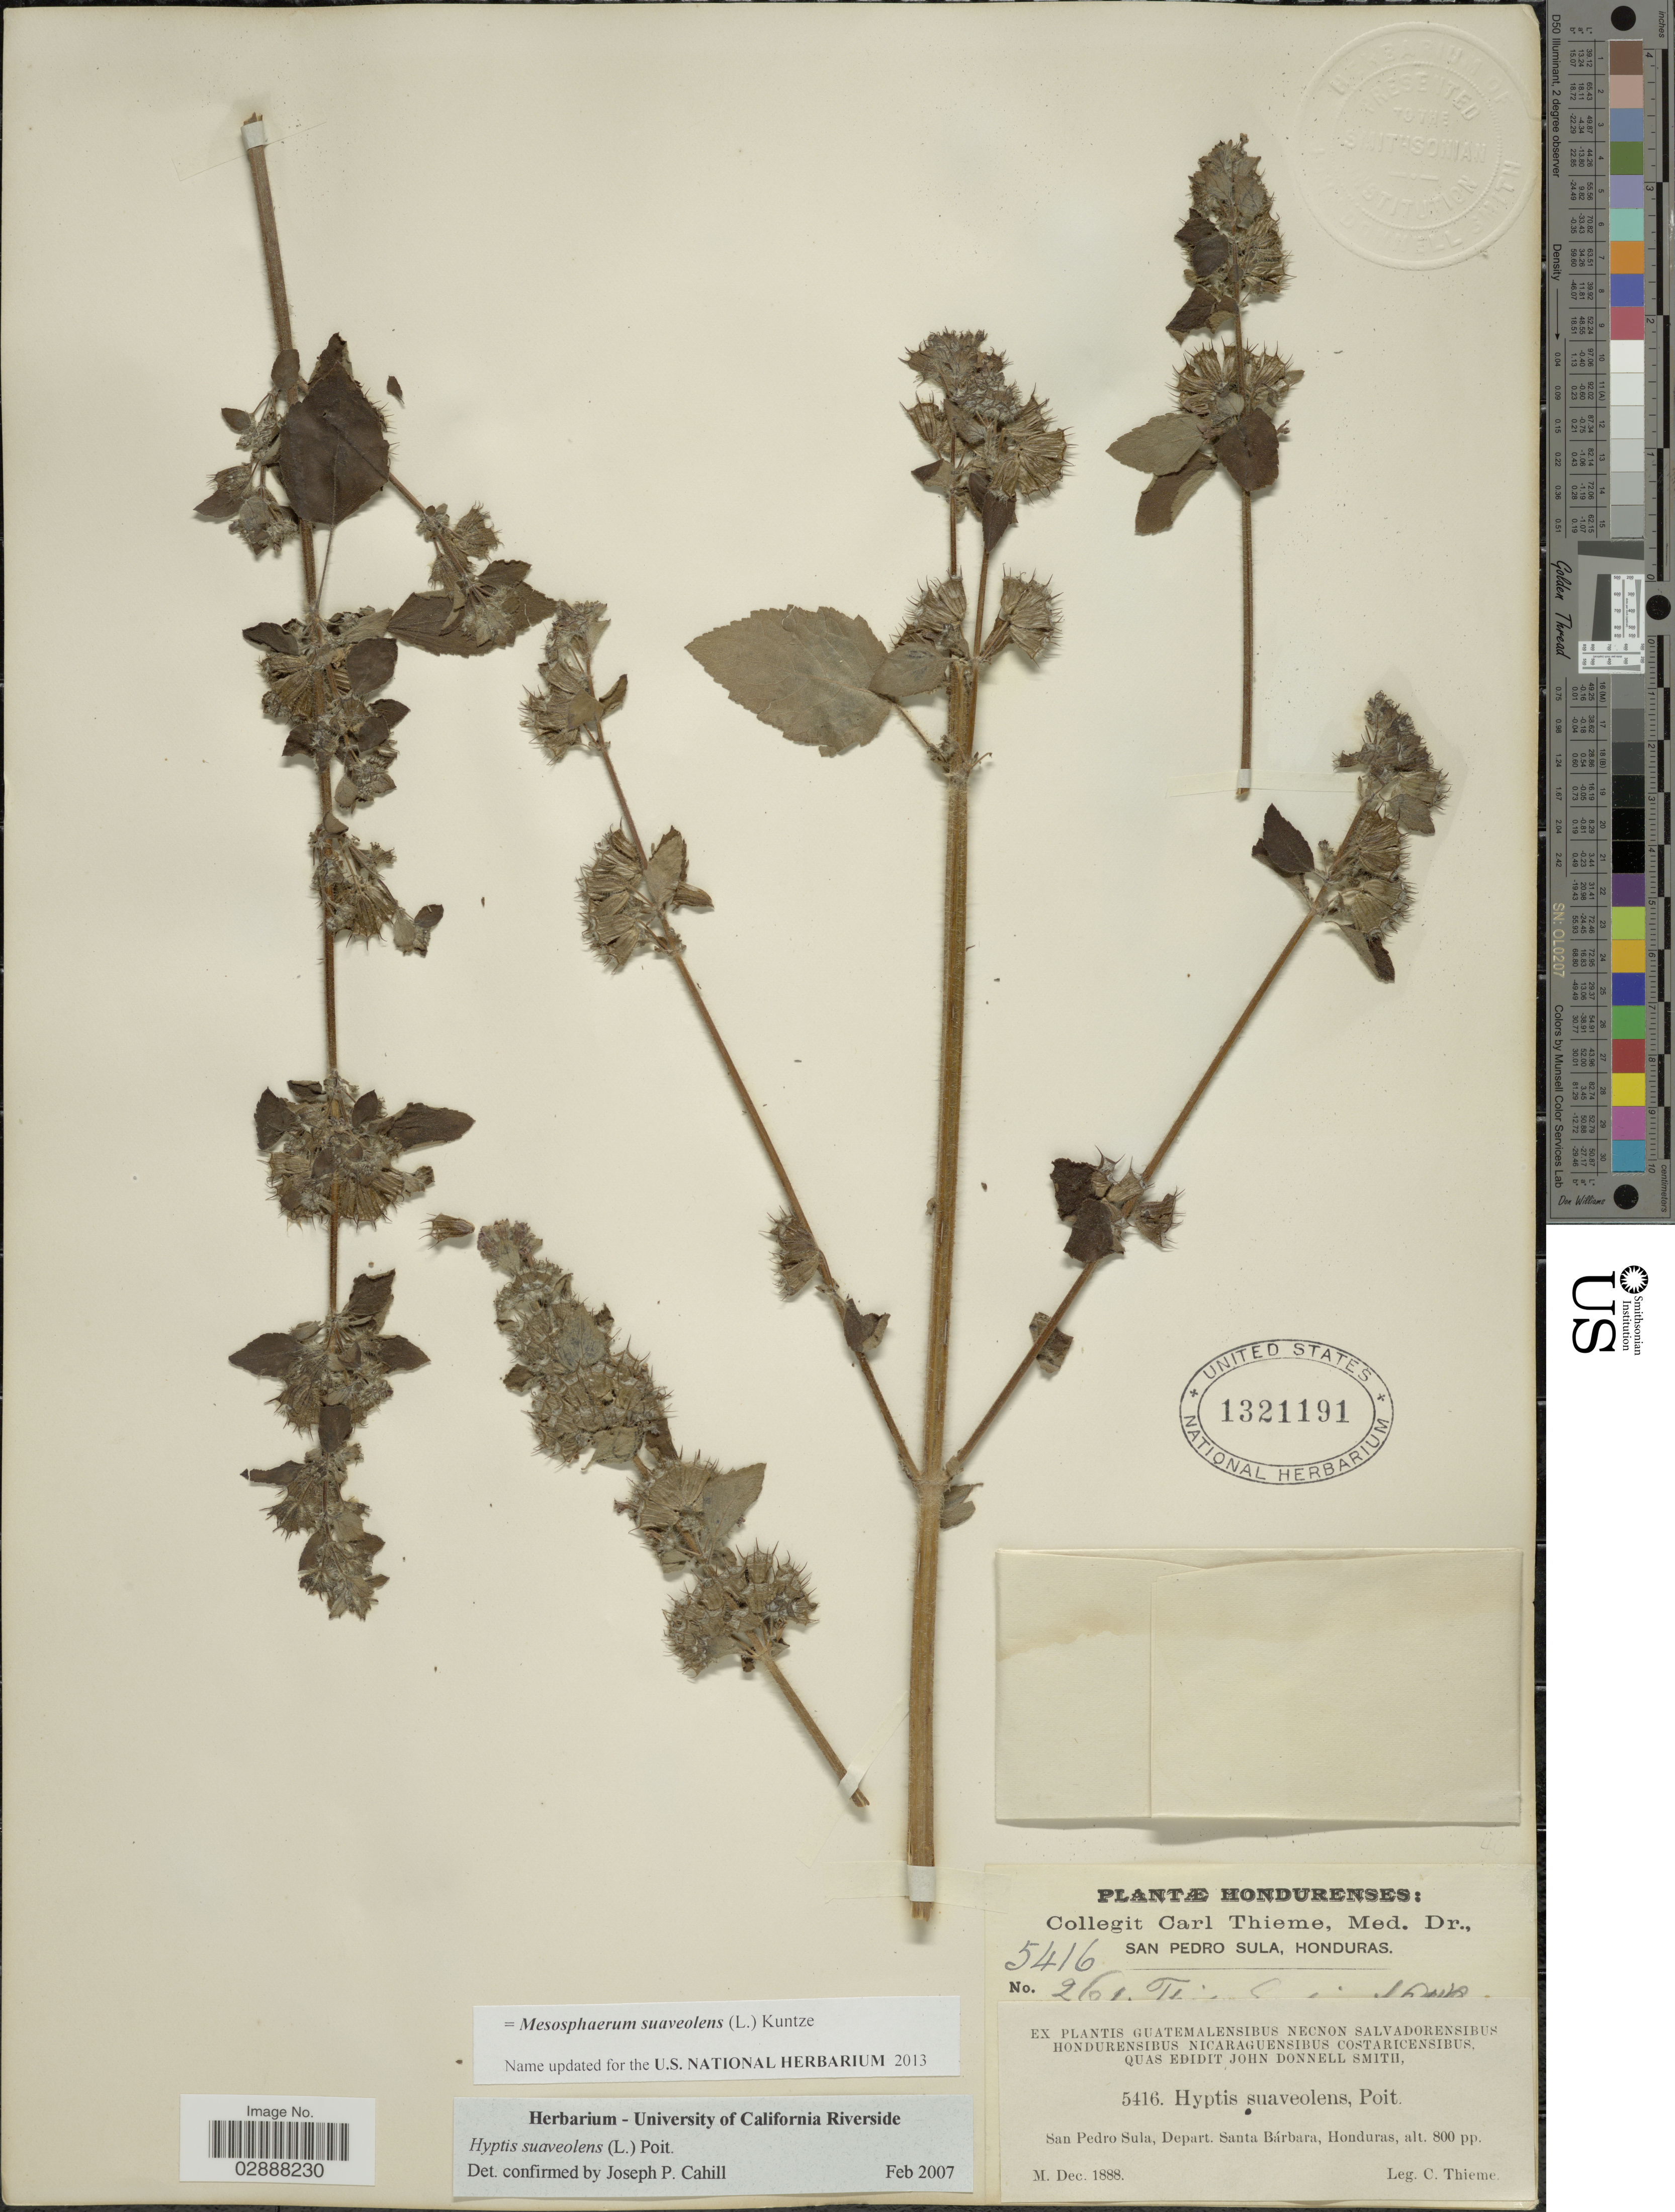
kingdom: Plantae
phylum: Tracheophyta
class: Magnoliopsida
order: Lamiales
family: Lamiaceae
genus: Mesosphaerum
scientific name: Mesosphaerum suaveolens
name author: (L.) Kuntze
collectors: C. Thieme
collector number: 5416/261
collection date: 1888-12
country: Honduras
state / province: Santa Bárbara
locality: San Pedro Sula, Depart. Santa Bárbara.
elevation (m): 244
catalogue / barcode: US 1321191